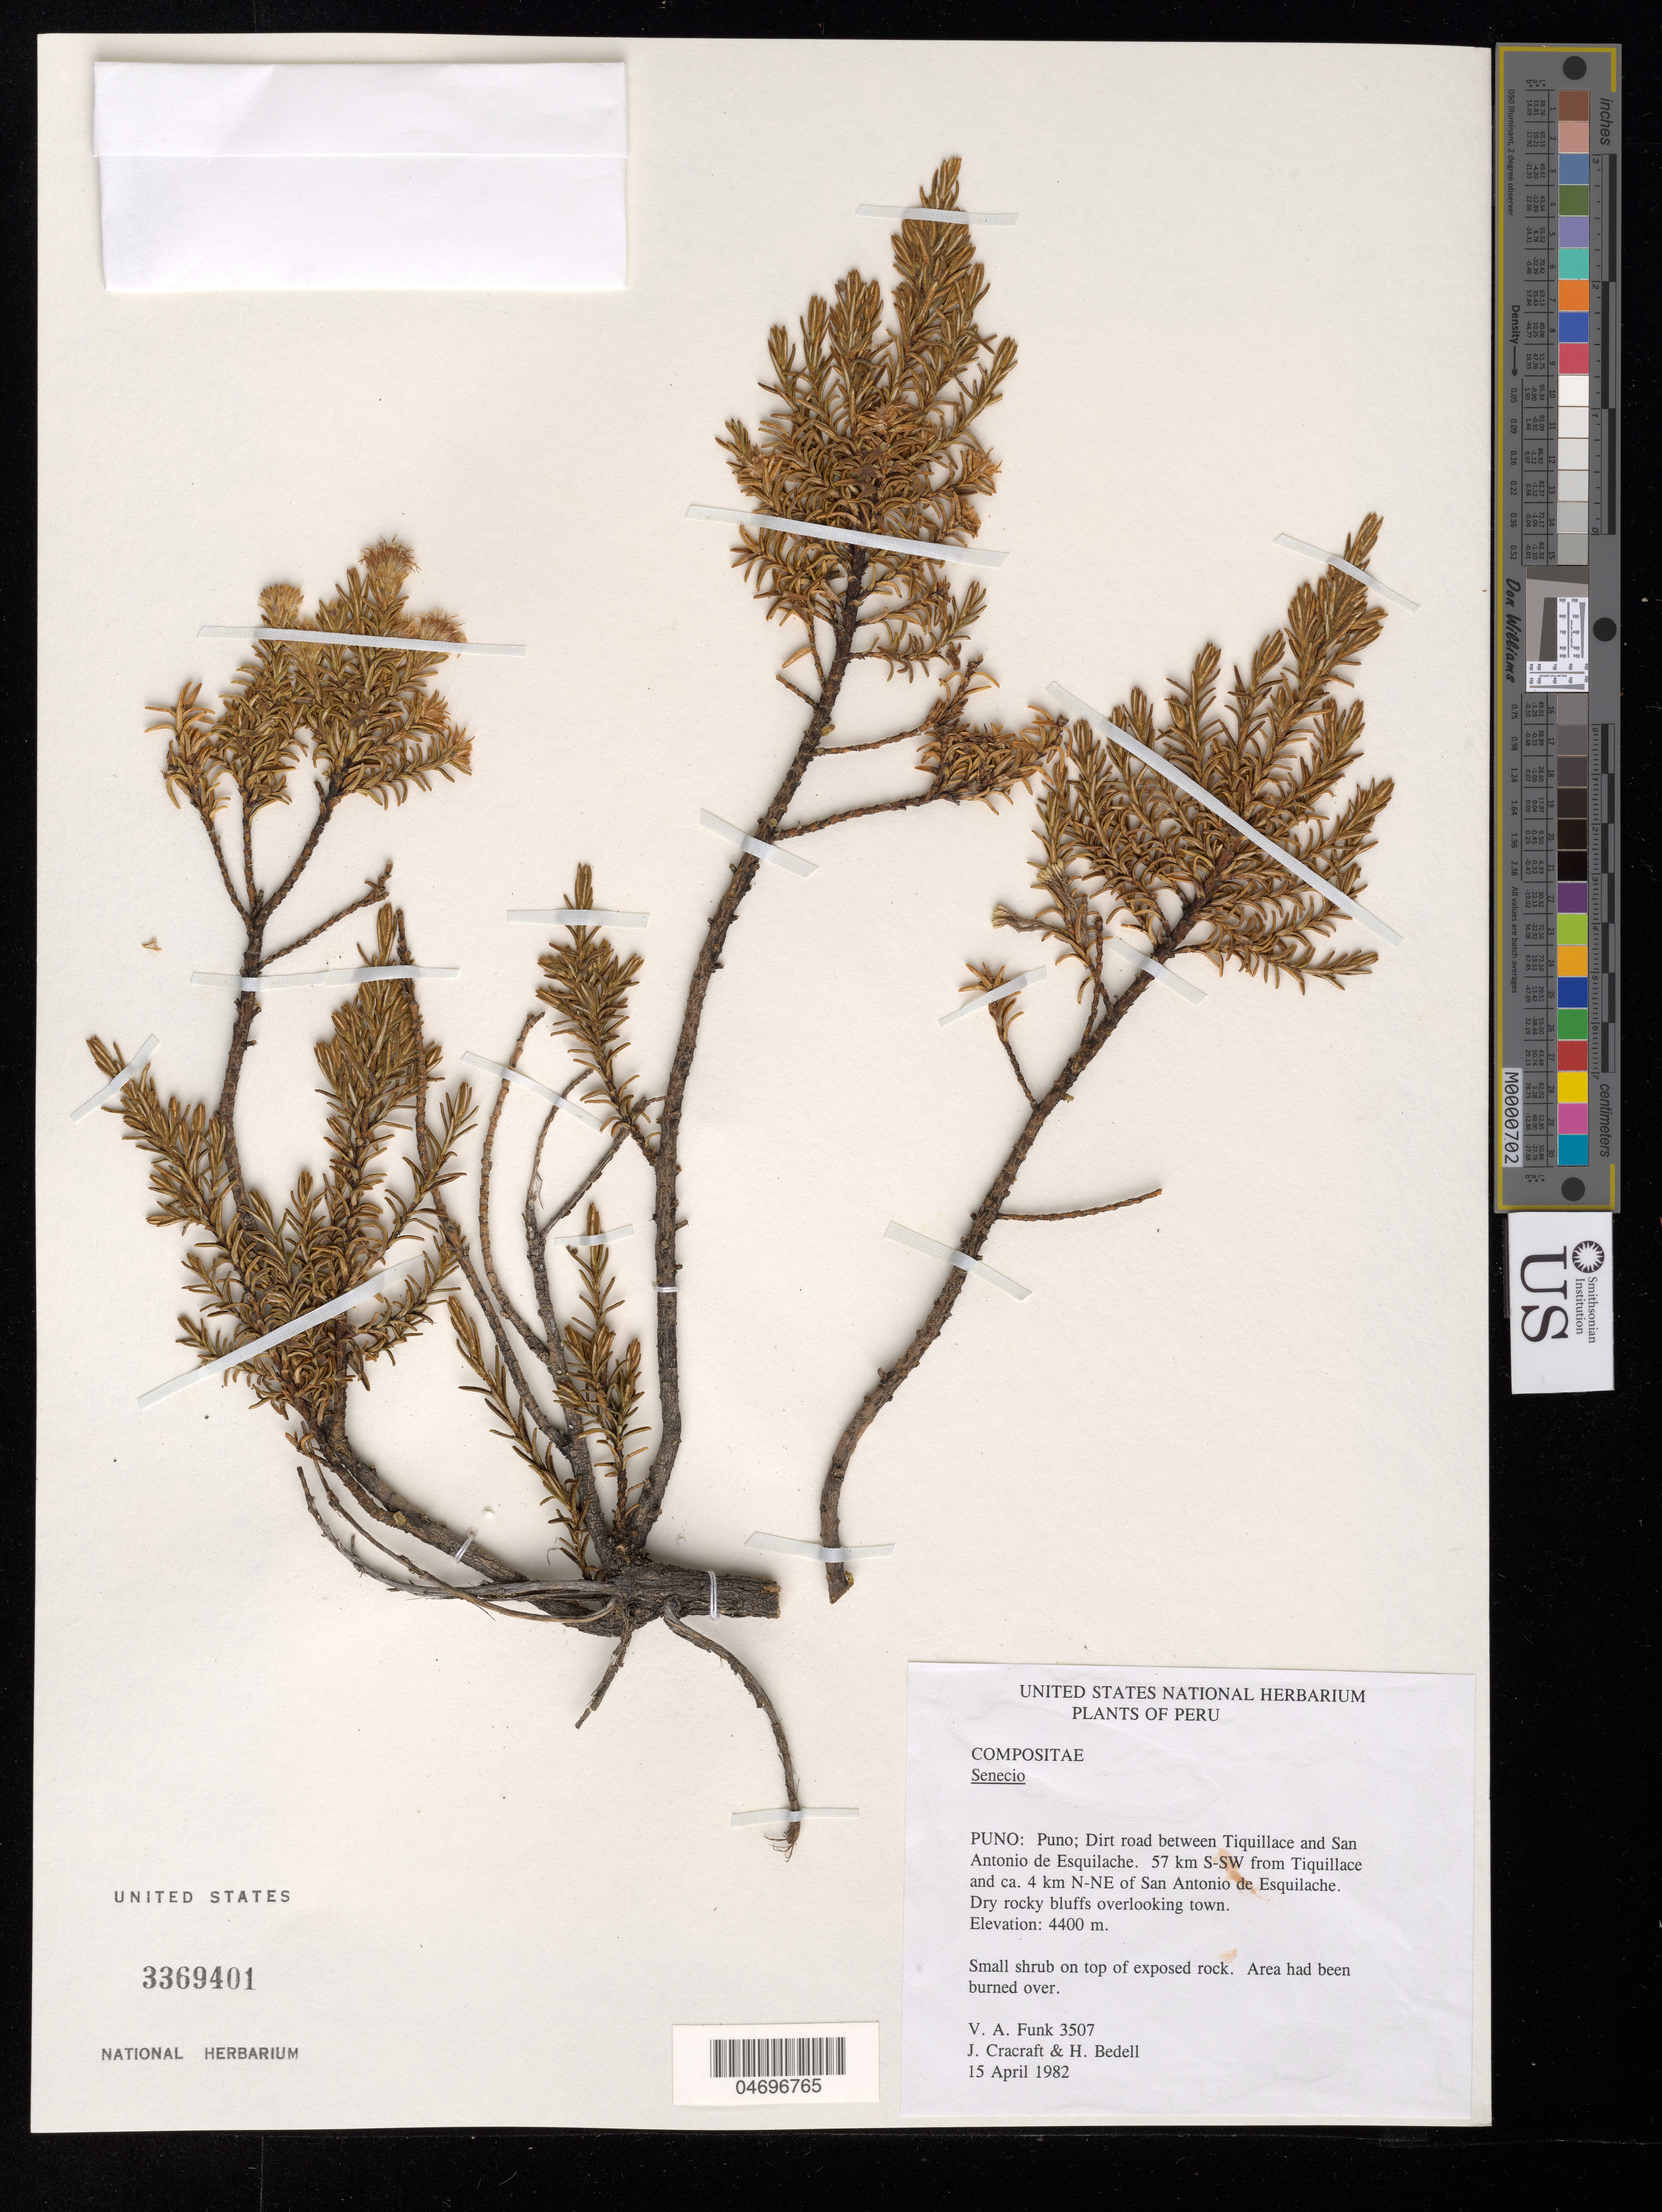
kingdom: Plantae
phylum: Tracheophyta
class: Magnoliopsida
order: Asterales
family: Asteraceae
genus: Senecio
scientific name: Senecio sp.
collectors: V. Funk, J. L. Cracraft & H. Bedell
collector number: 3507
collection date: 1982-04-15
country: Peru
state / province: Puno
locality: Puno; Dirt road between Tiquillace and San Antonio de Esquilache. 57 km S-SW from Tiquillace and ca. 4 km N-NE of San Antonio de Esquilache.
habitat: On top of exposed rock. Area had been burned over. Dru rpclu bluffs overlooking town.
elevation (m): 4400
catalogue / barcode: US 3369401